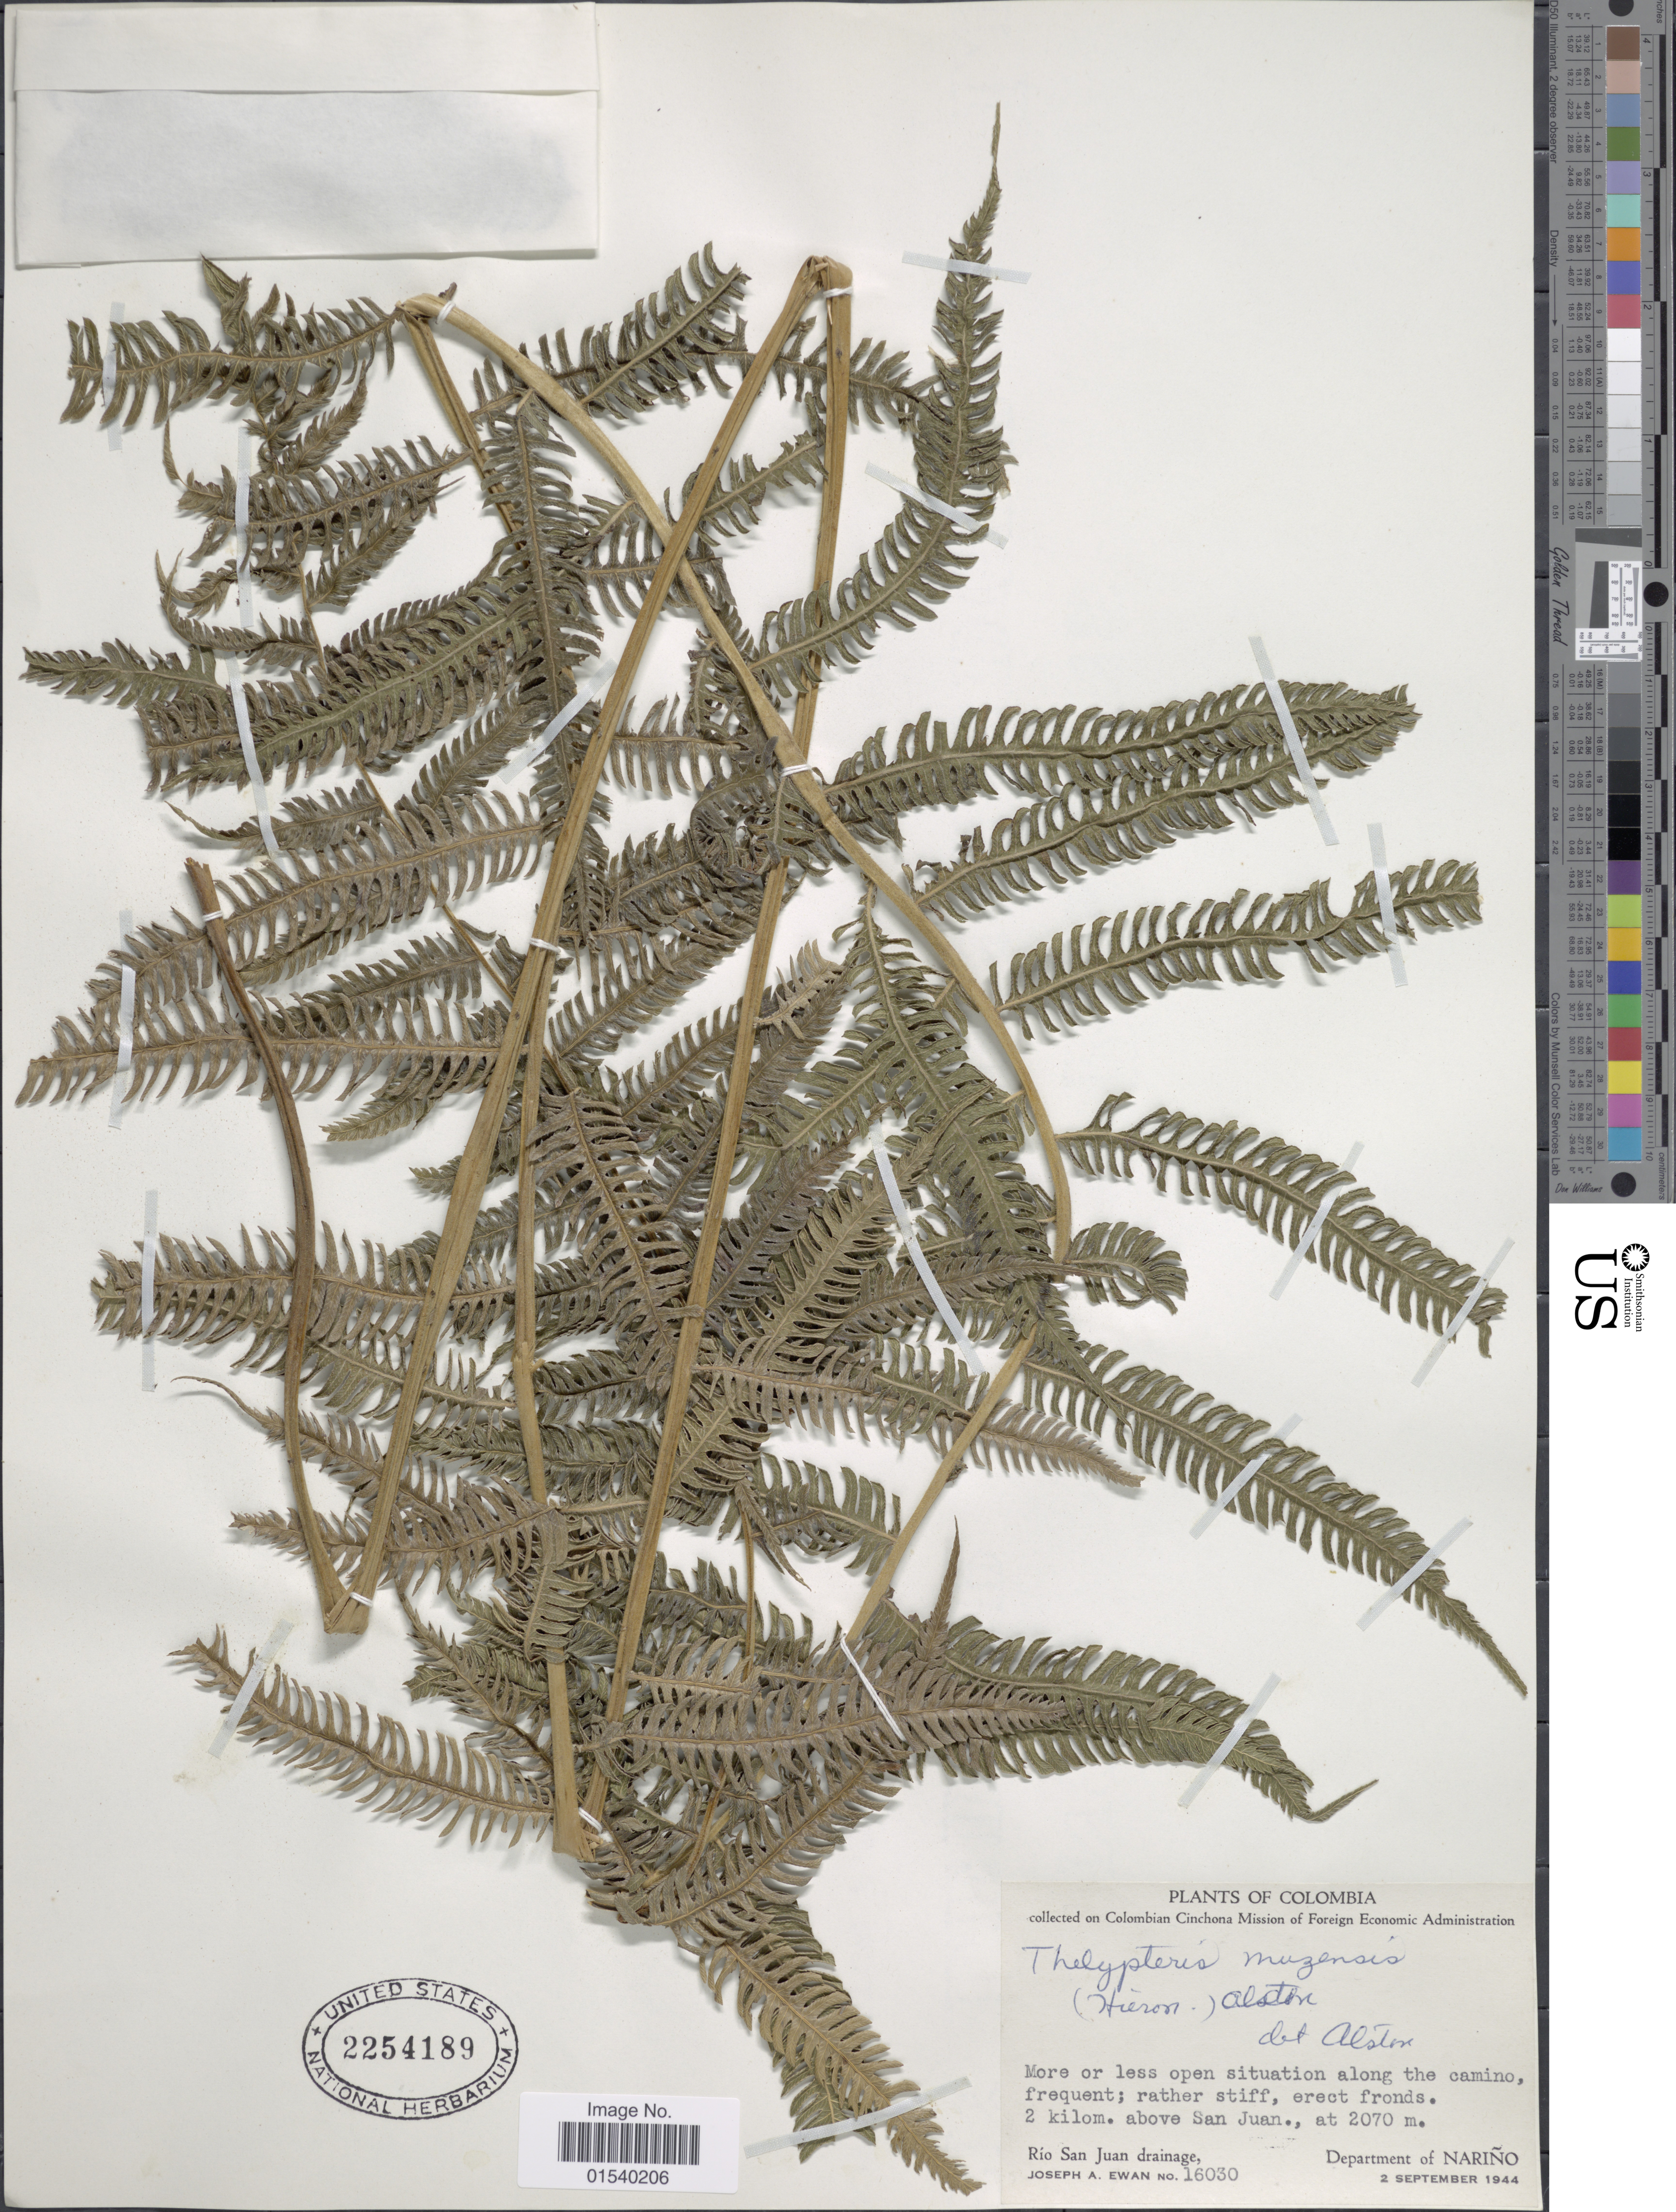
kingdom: Plantae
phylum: Tracheophyta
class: Polypodiopsida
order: Polypodiales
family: Thelypteridaceae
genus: Amauropelta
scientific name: Amauropelta muzensis (Hieron.) comb. nov., ined 2015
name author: (Hieron.)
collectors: J. A. Ewan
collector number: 16030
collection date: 1944-09-02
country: Colombia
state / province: Nariño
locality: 2 kilom. above San Juan, Rio San Juan drainage, Department of Nariño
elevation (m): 2070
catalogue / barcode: US 2254189